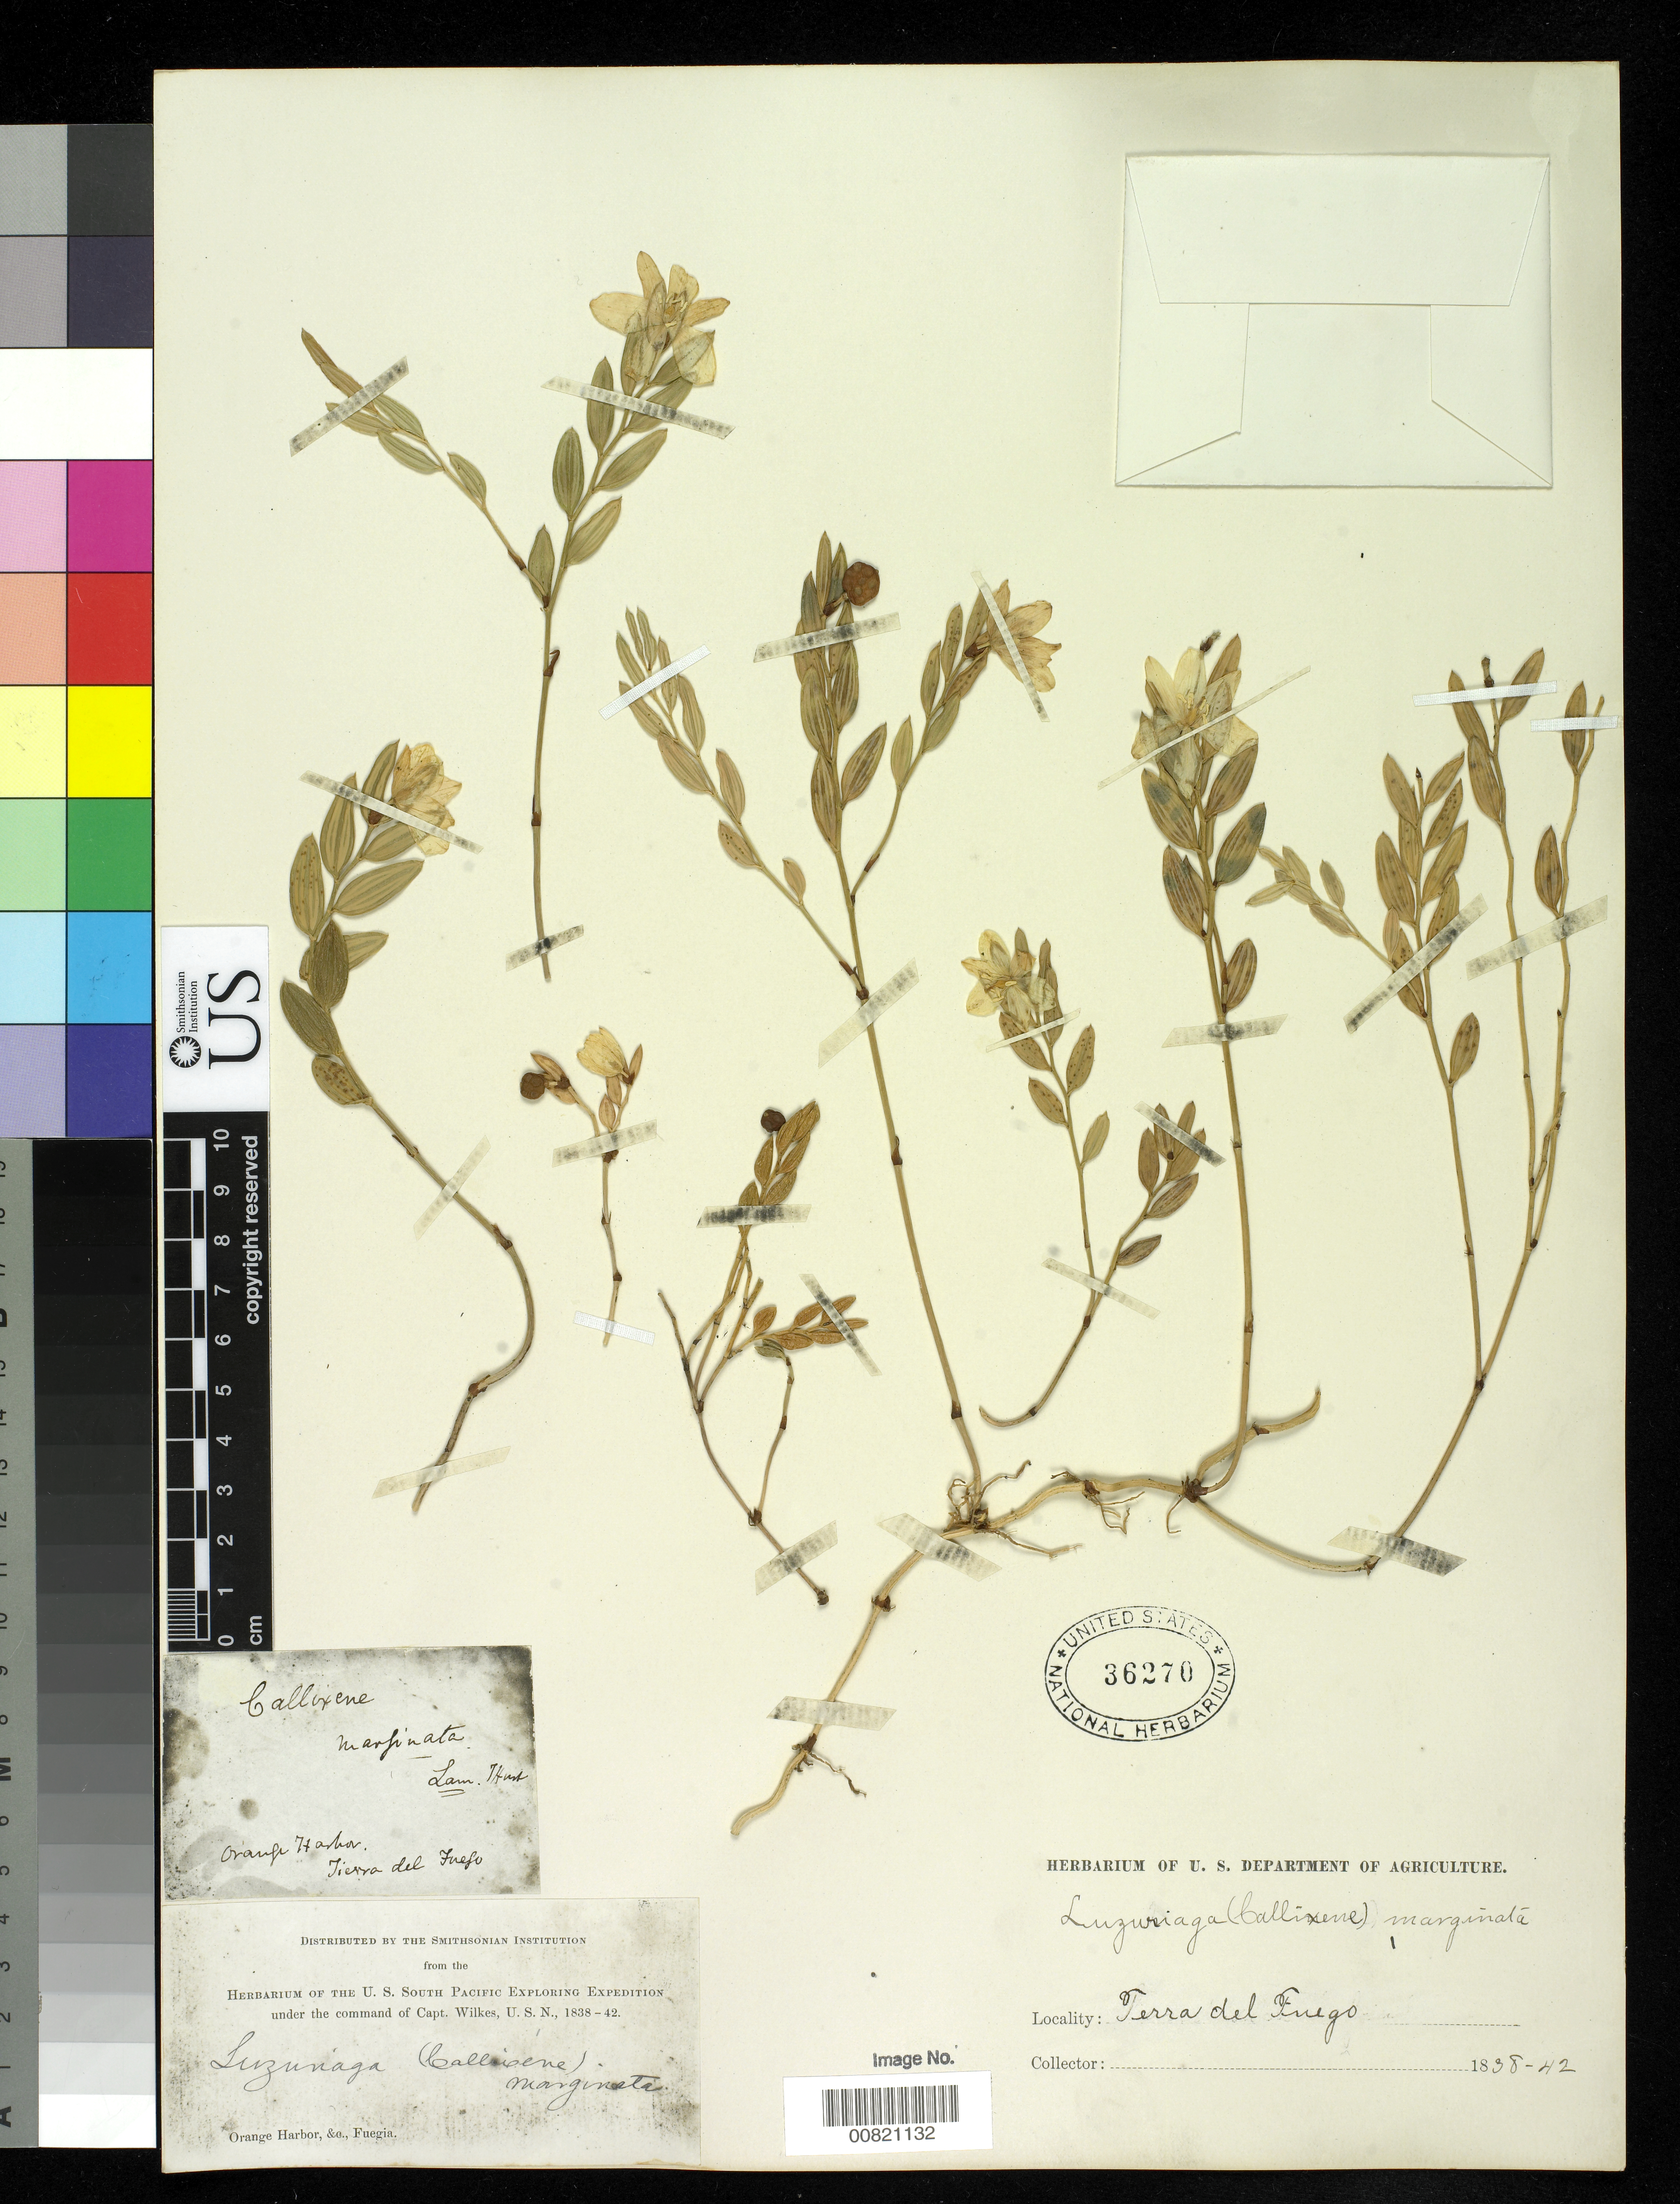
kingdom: Plantae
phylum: Tracheophyta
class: Liliopsida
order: Liliales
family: Alstroemeriaceae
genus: Luzuriaga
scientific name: Luzuriaga marginata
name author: (Gaertn.) Benth. & Hook. f.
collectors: Wilkes Explor. Exped.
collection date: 1838/1842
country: Argentina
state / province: Tierra del Fuego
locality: Orange Harbor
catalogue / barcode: US 36270